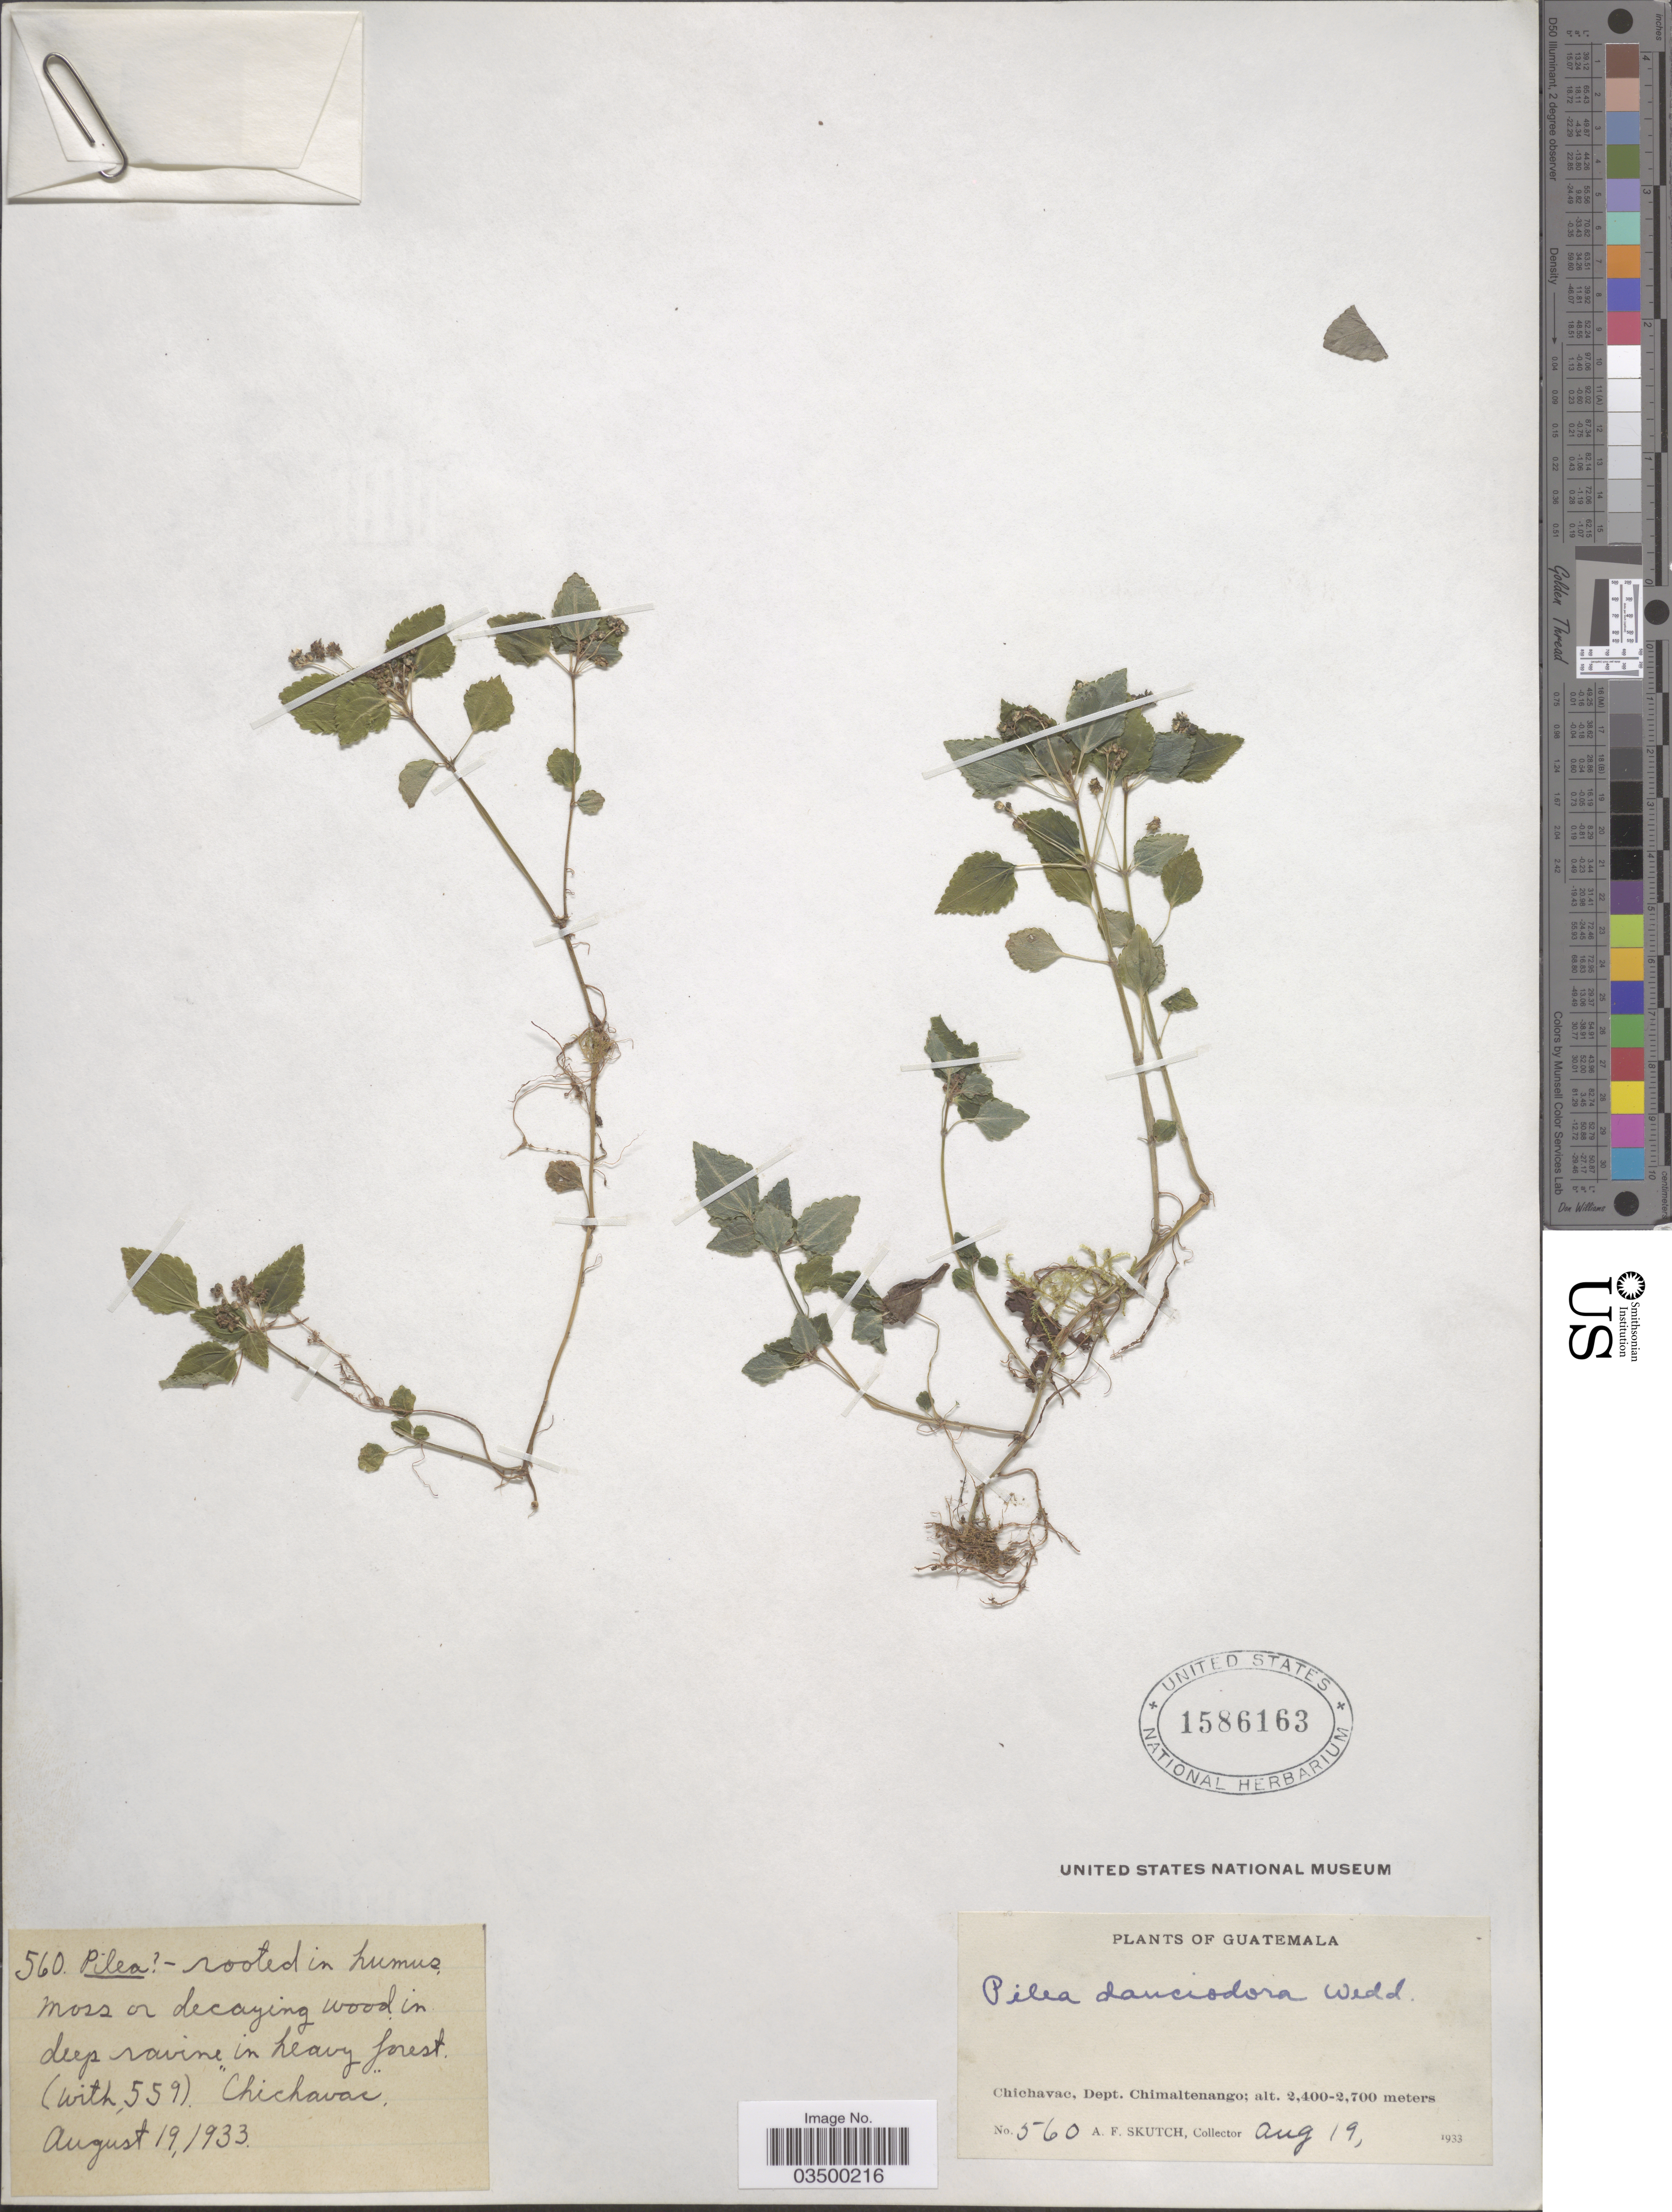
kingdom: Plantae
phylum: Tracheophyta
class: Magnoliopsida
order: Rosales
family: Urticaceae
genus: Pilea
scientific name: Pilea dauciodora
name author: Pav. ex Wedd.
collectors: A. F. Skutch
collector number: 560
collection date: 1933-08-19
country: Guatemala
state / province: Chimaltenango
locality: Chichavac, Dept. Chimaltenango.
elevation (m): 2400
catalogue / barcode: US 1586163